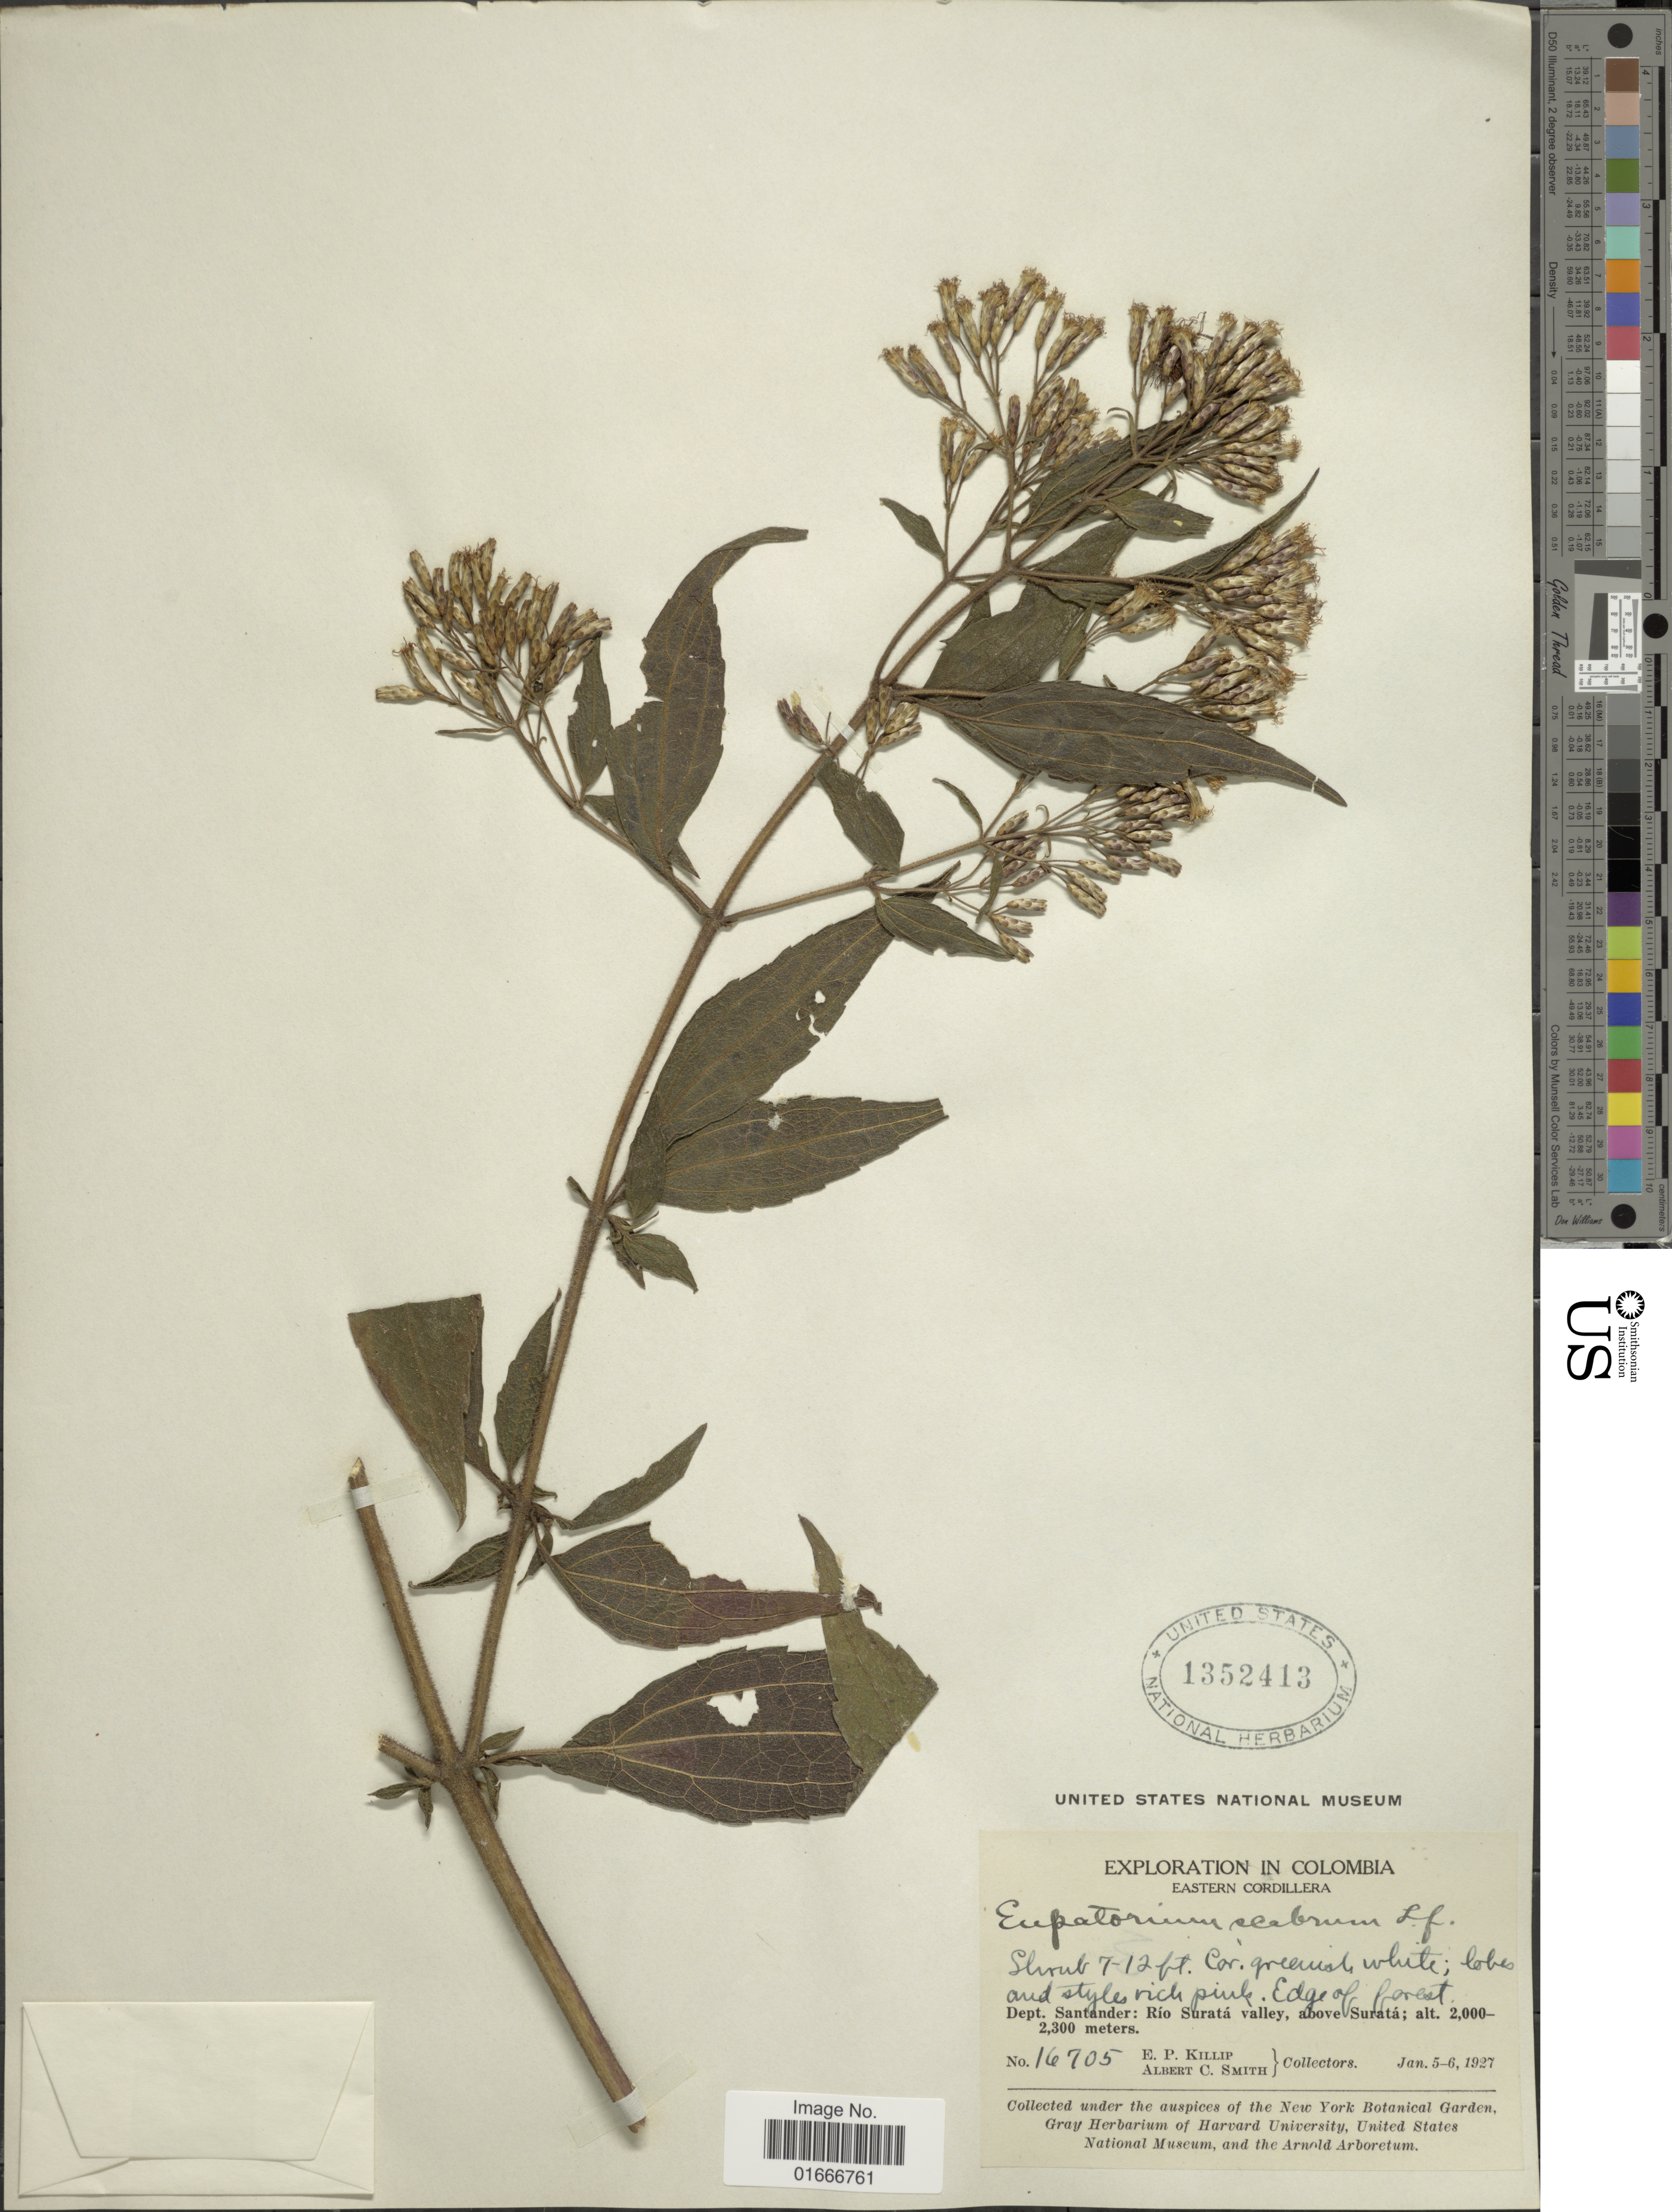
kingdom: Plantae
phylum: Tracheophyta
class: Magnoliopsida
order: Asterales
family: Asteraceae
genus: Chromolaena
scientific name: Chromolaena scabra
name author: (L. f.) R.M. King & H. Rob.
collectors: E. P. Killip & A. C. Smith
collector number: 16705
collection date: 1927-01-05/1927-01-06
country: Colombia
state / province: Santander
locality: Eastern Cordillera, Rio Surata Valley, above Surata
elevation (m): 2000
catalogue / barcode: US 1352413